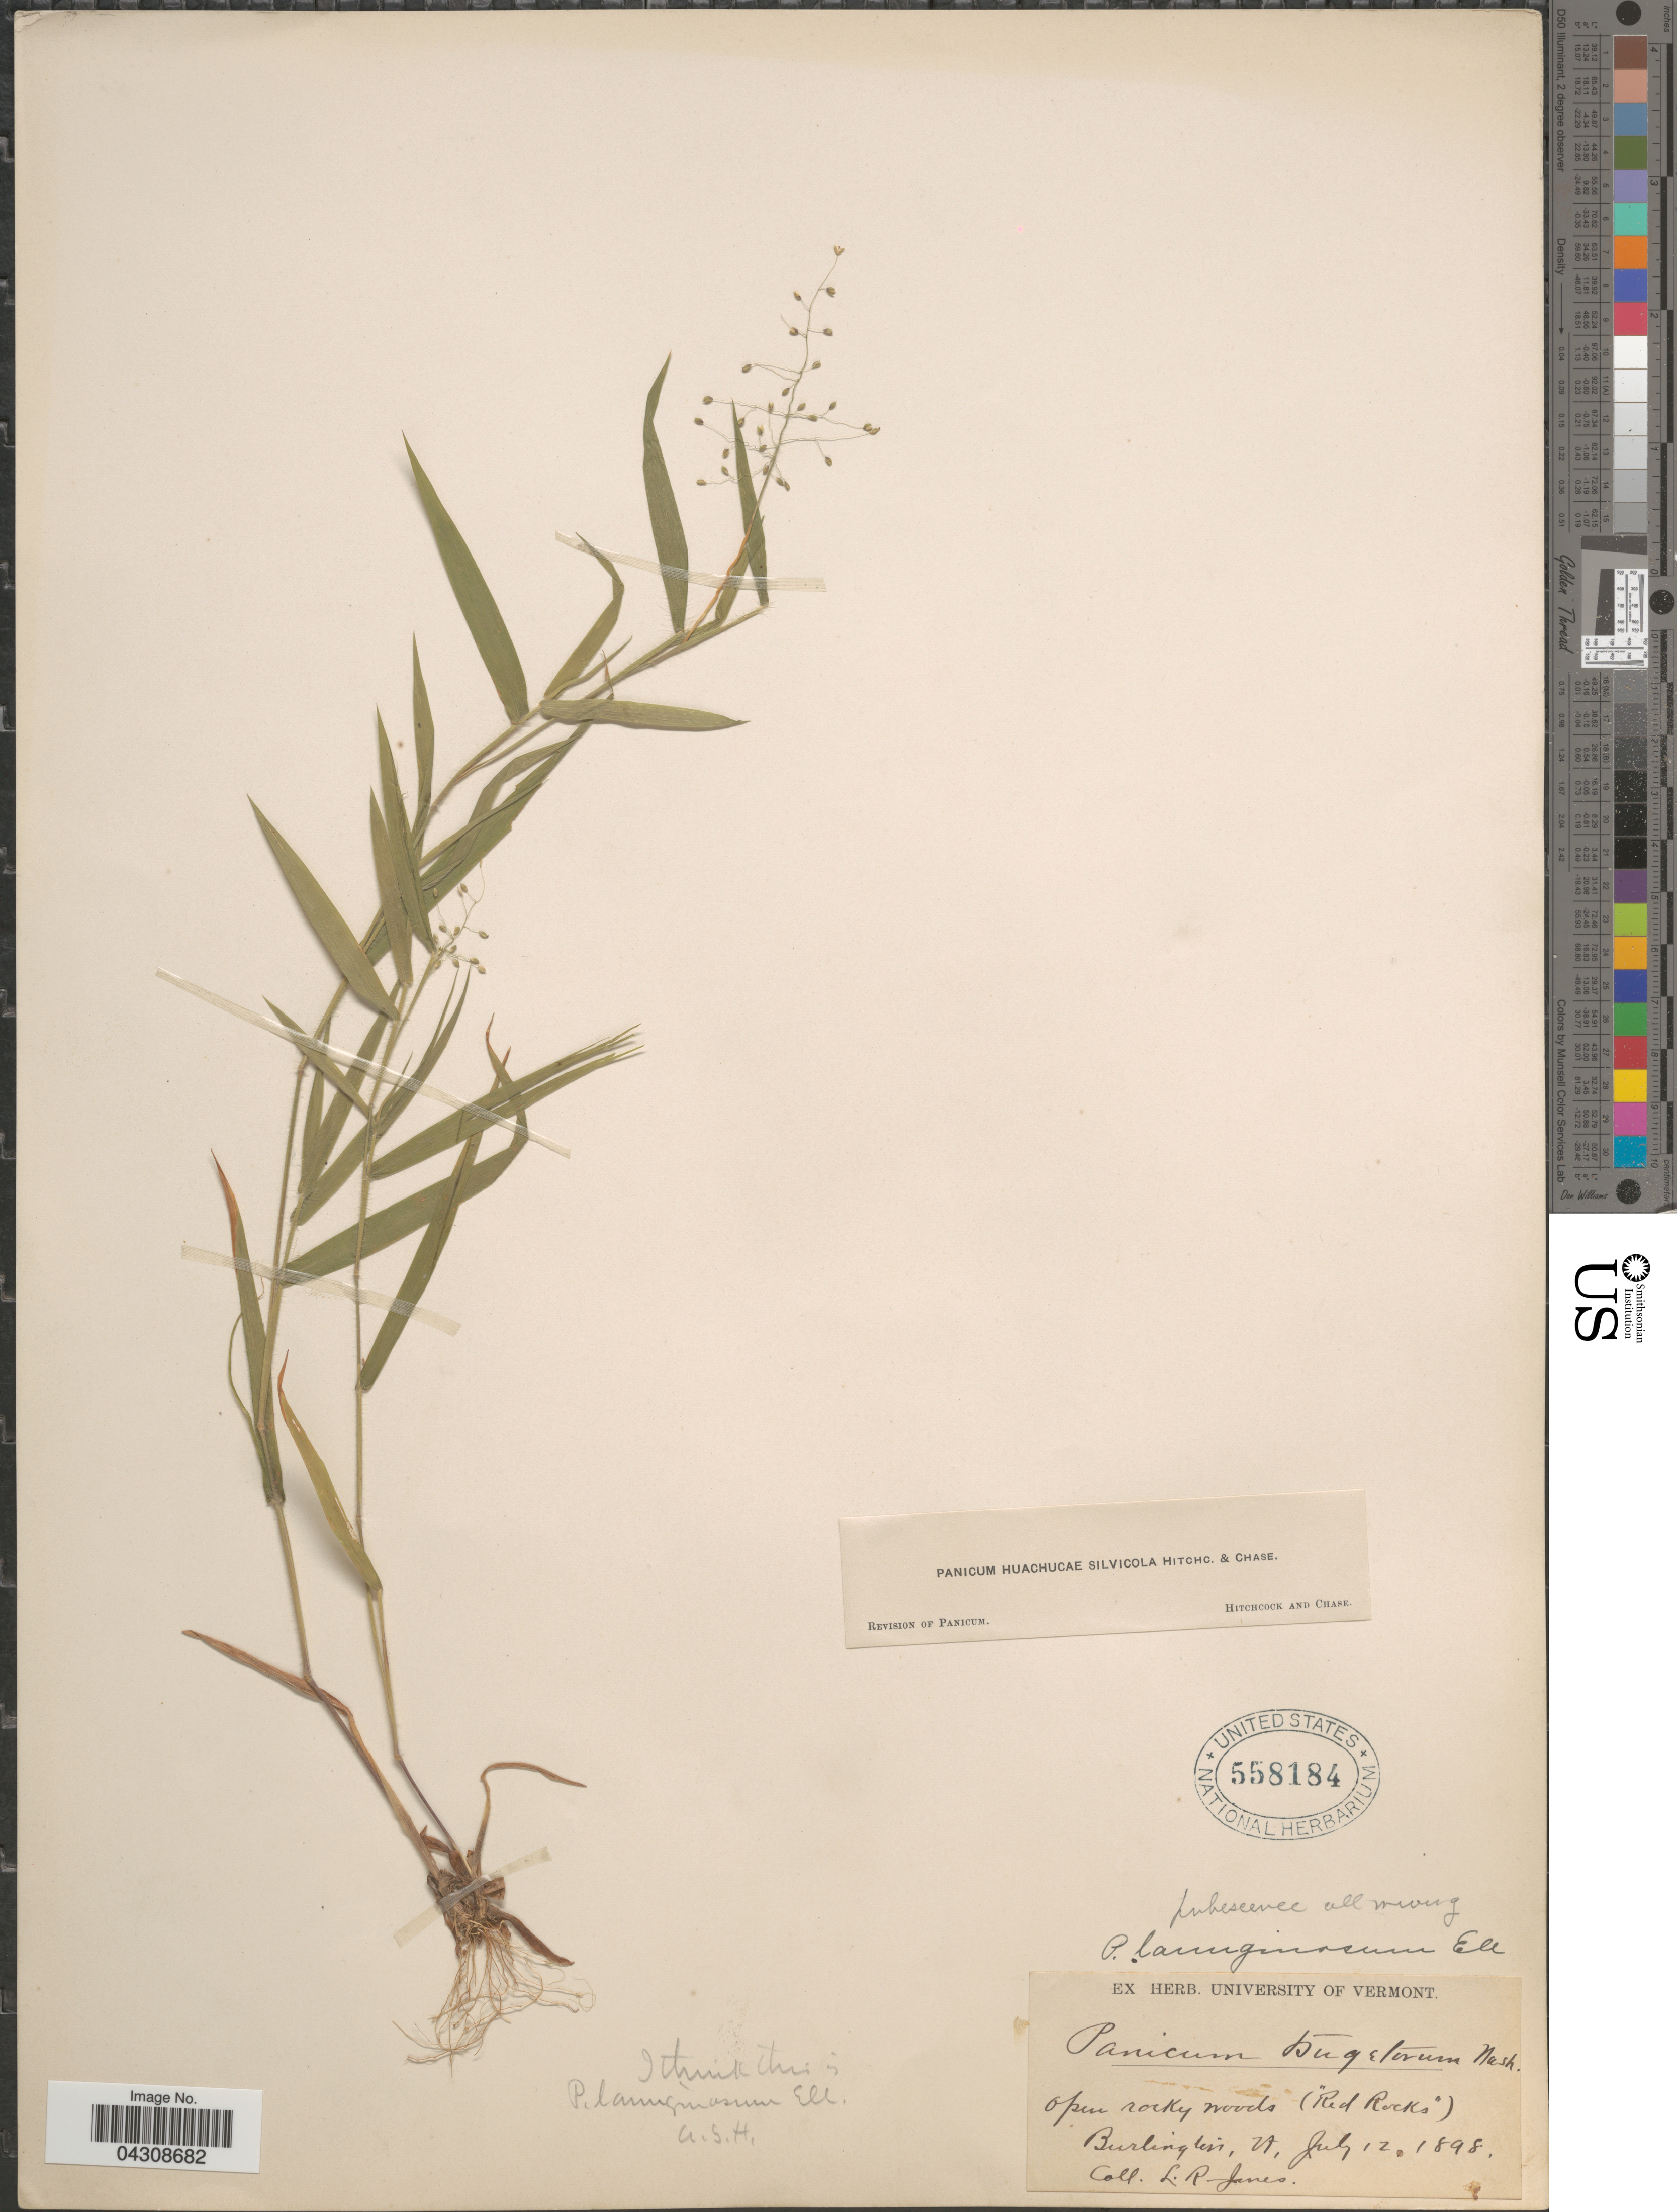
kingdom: Plantae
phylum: Tracheophyta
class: Liliopsida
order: Poales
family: Poaceae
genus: Dichanthelium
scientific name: Dichanthelium acuminatum var. acuminatum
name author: (Sw.) Gould & C.A. Clark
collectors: L. R. Jones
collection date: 1898-07-12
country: United States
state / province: Vermont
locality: Open rocky woods ("Red Rocks"). Burlington.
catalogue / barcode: US 558184